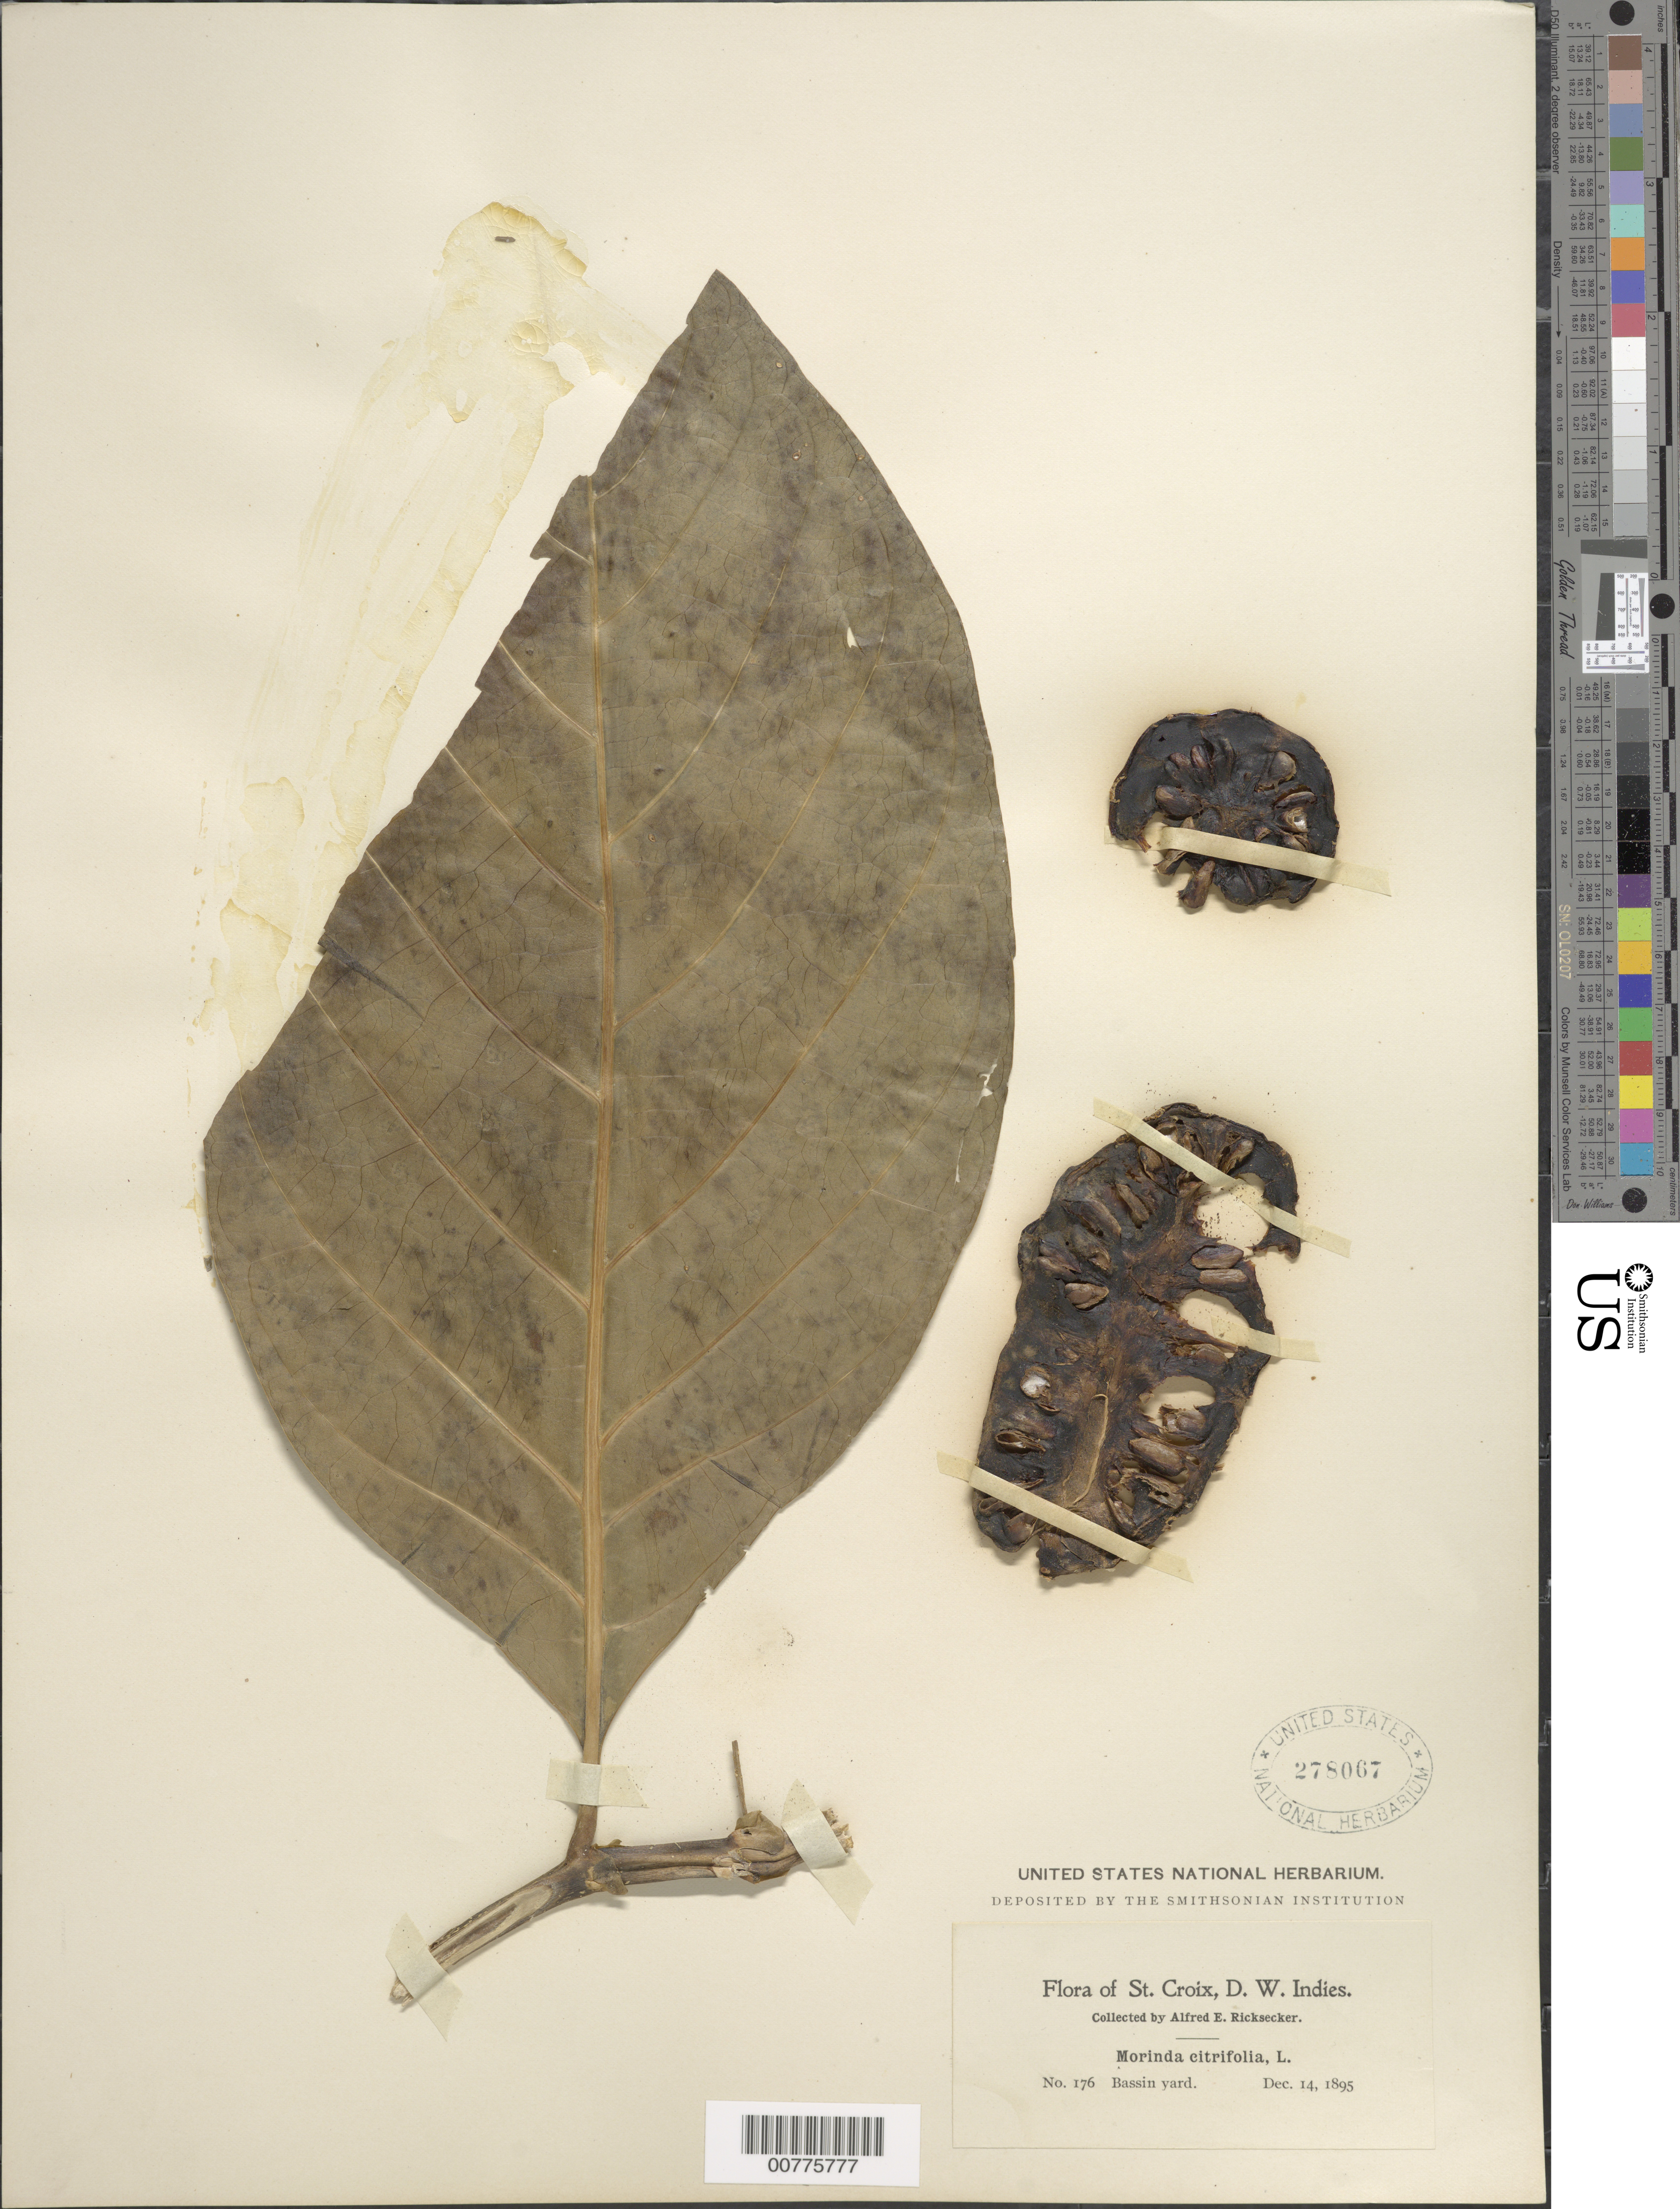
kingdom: Plantae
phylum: Tracheophyta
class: Magnoliopsida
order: Gentianales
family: Rubiaceae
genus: Morinda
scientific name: Morinda citrifolia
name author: L.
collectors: A. E. Ricksecker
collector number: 176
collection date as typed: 14 Dec 1895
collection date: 1895-12-14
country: U.S. Virgin Islands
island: St. Croix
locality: Bassin yard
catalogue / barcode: US 278067